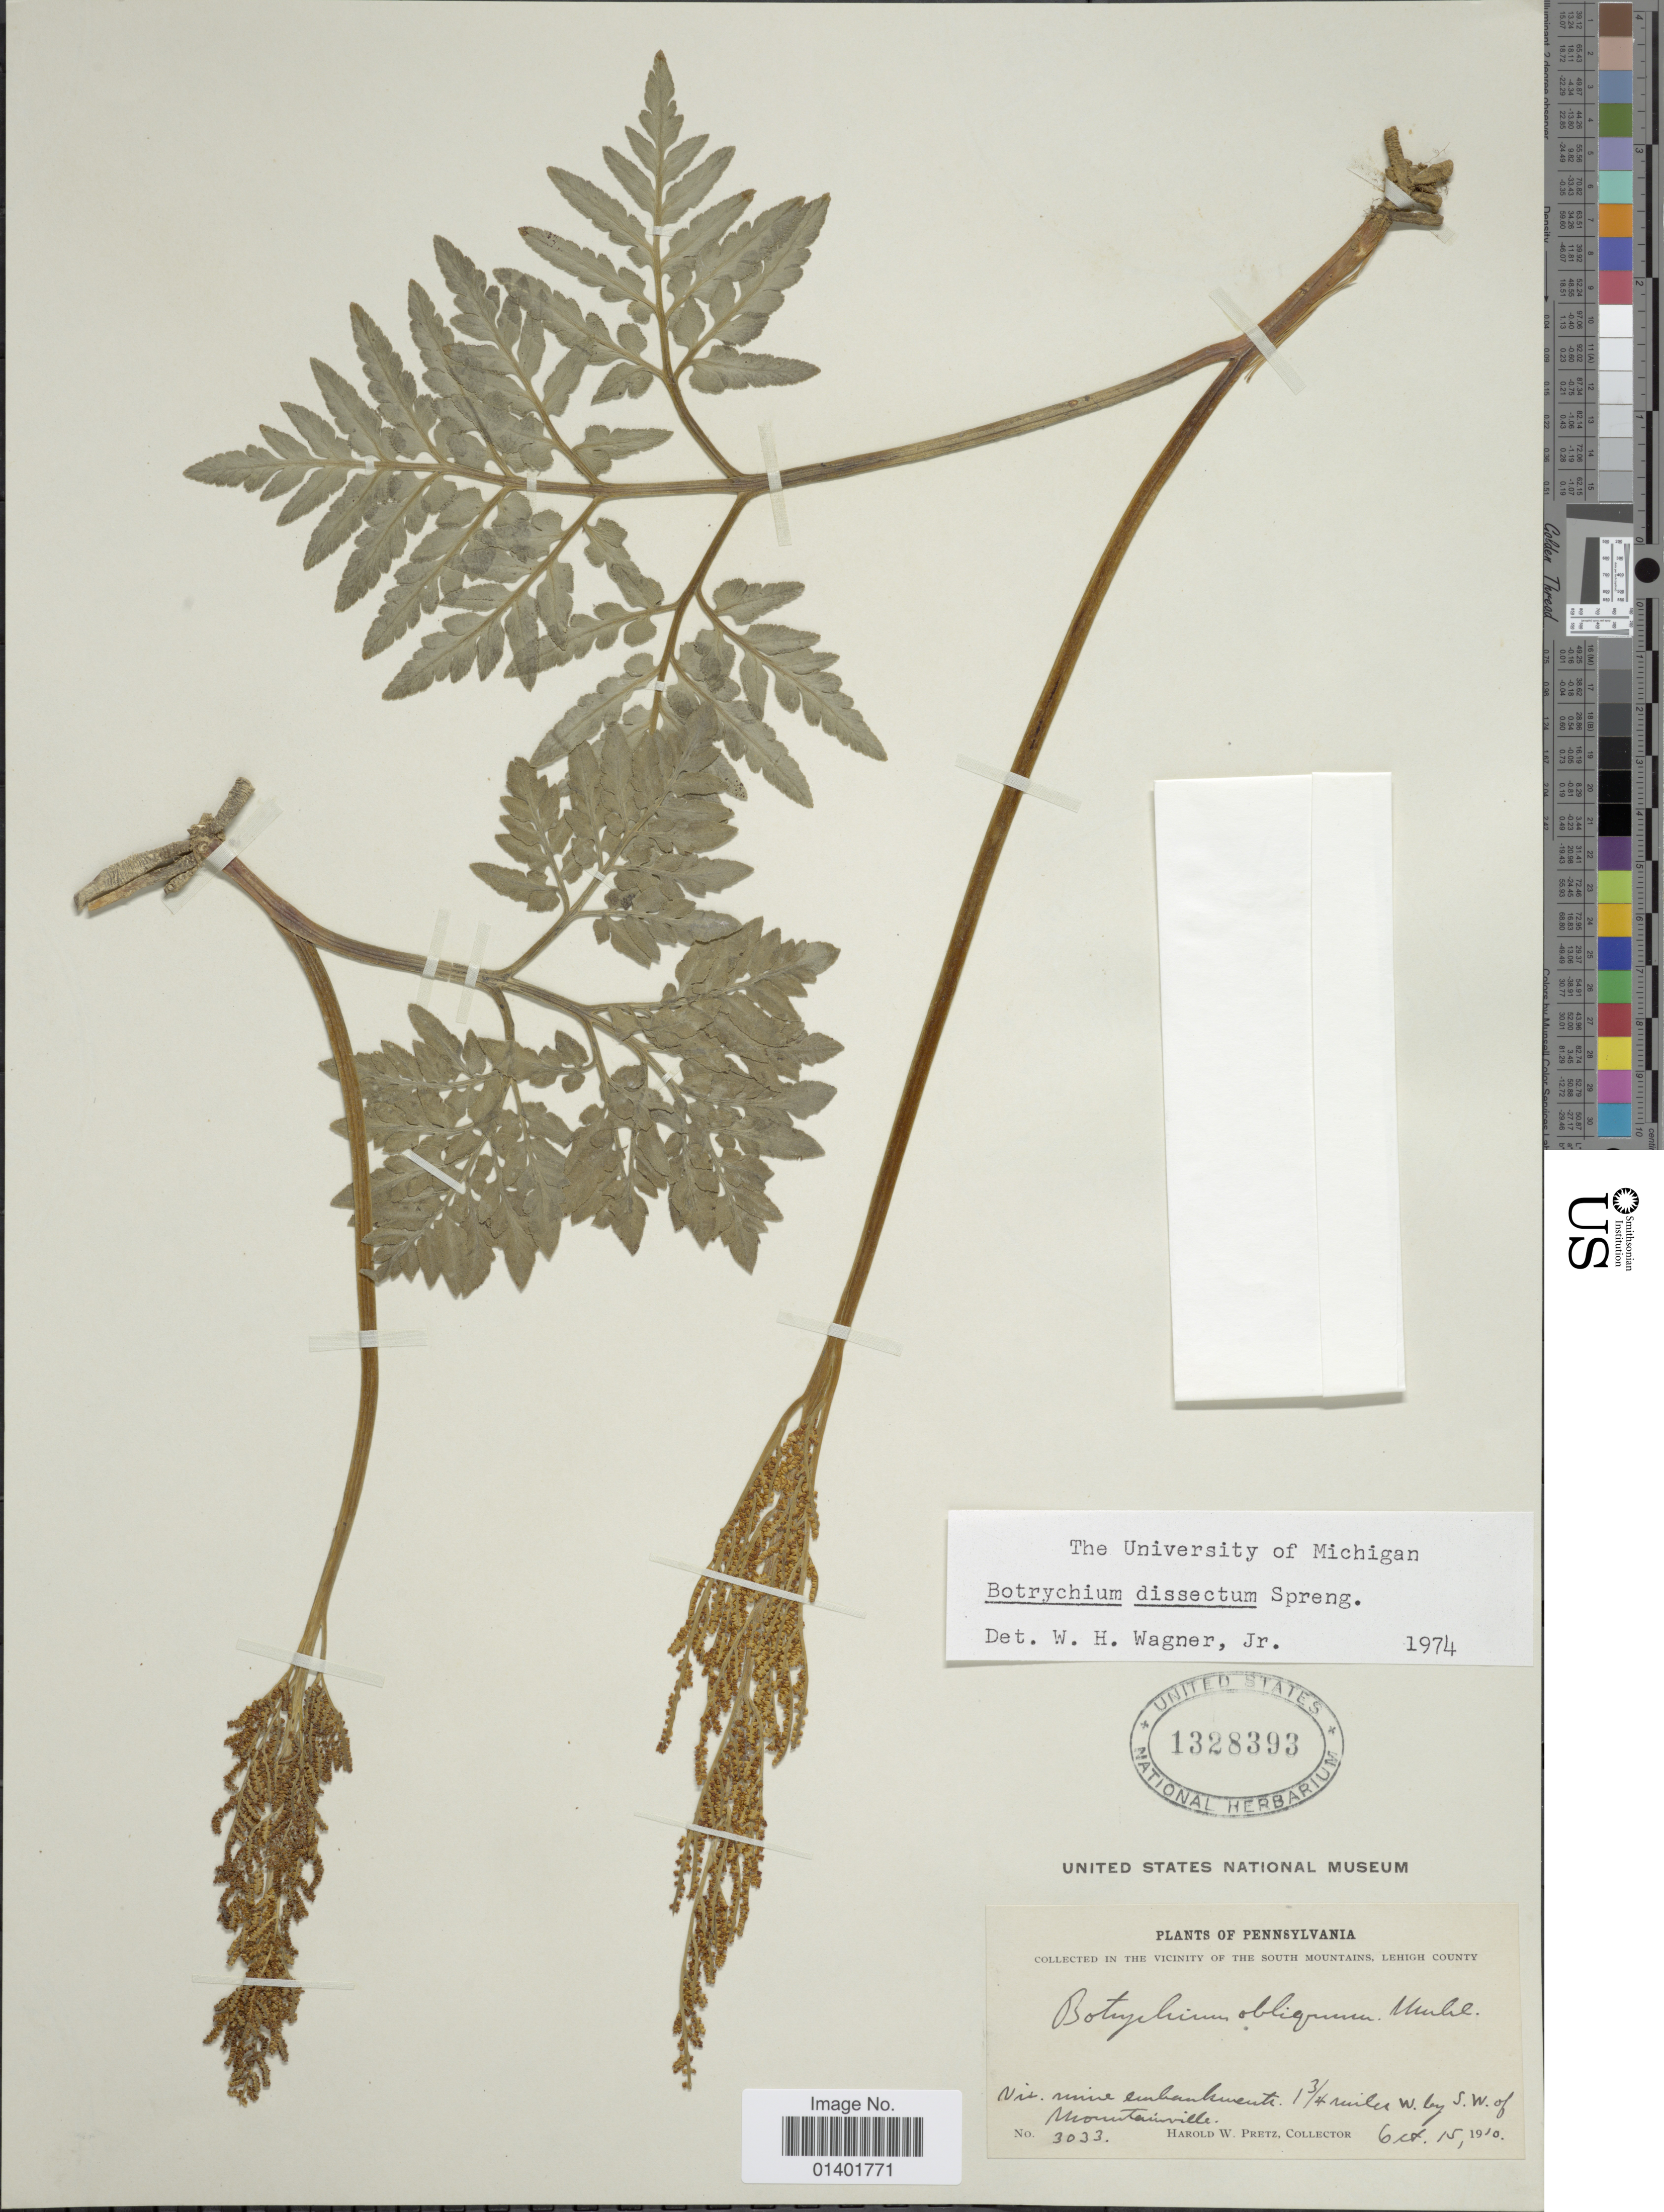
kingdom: Plantae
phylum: Tracheophyta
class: Polypodiopsida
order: Ophioglossales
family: Ophioglossaceae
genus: Botrychium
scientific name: Botrychium dissectum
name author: Spreng.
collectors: H. W. Pretz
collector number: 3033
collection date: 1910-10-15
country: United States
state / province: Pennsylvania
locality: Vic. Mine embankments 1 3/4 miles W. by S.W. of Mountainville.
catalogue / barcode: US 1328393